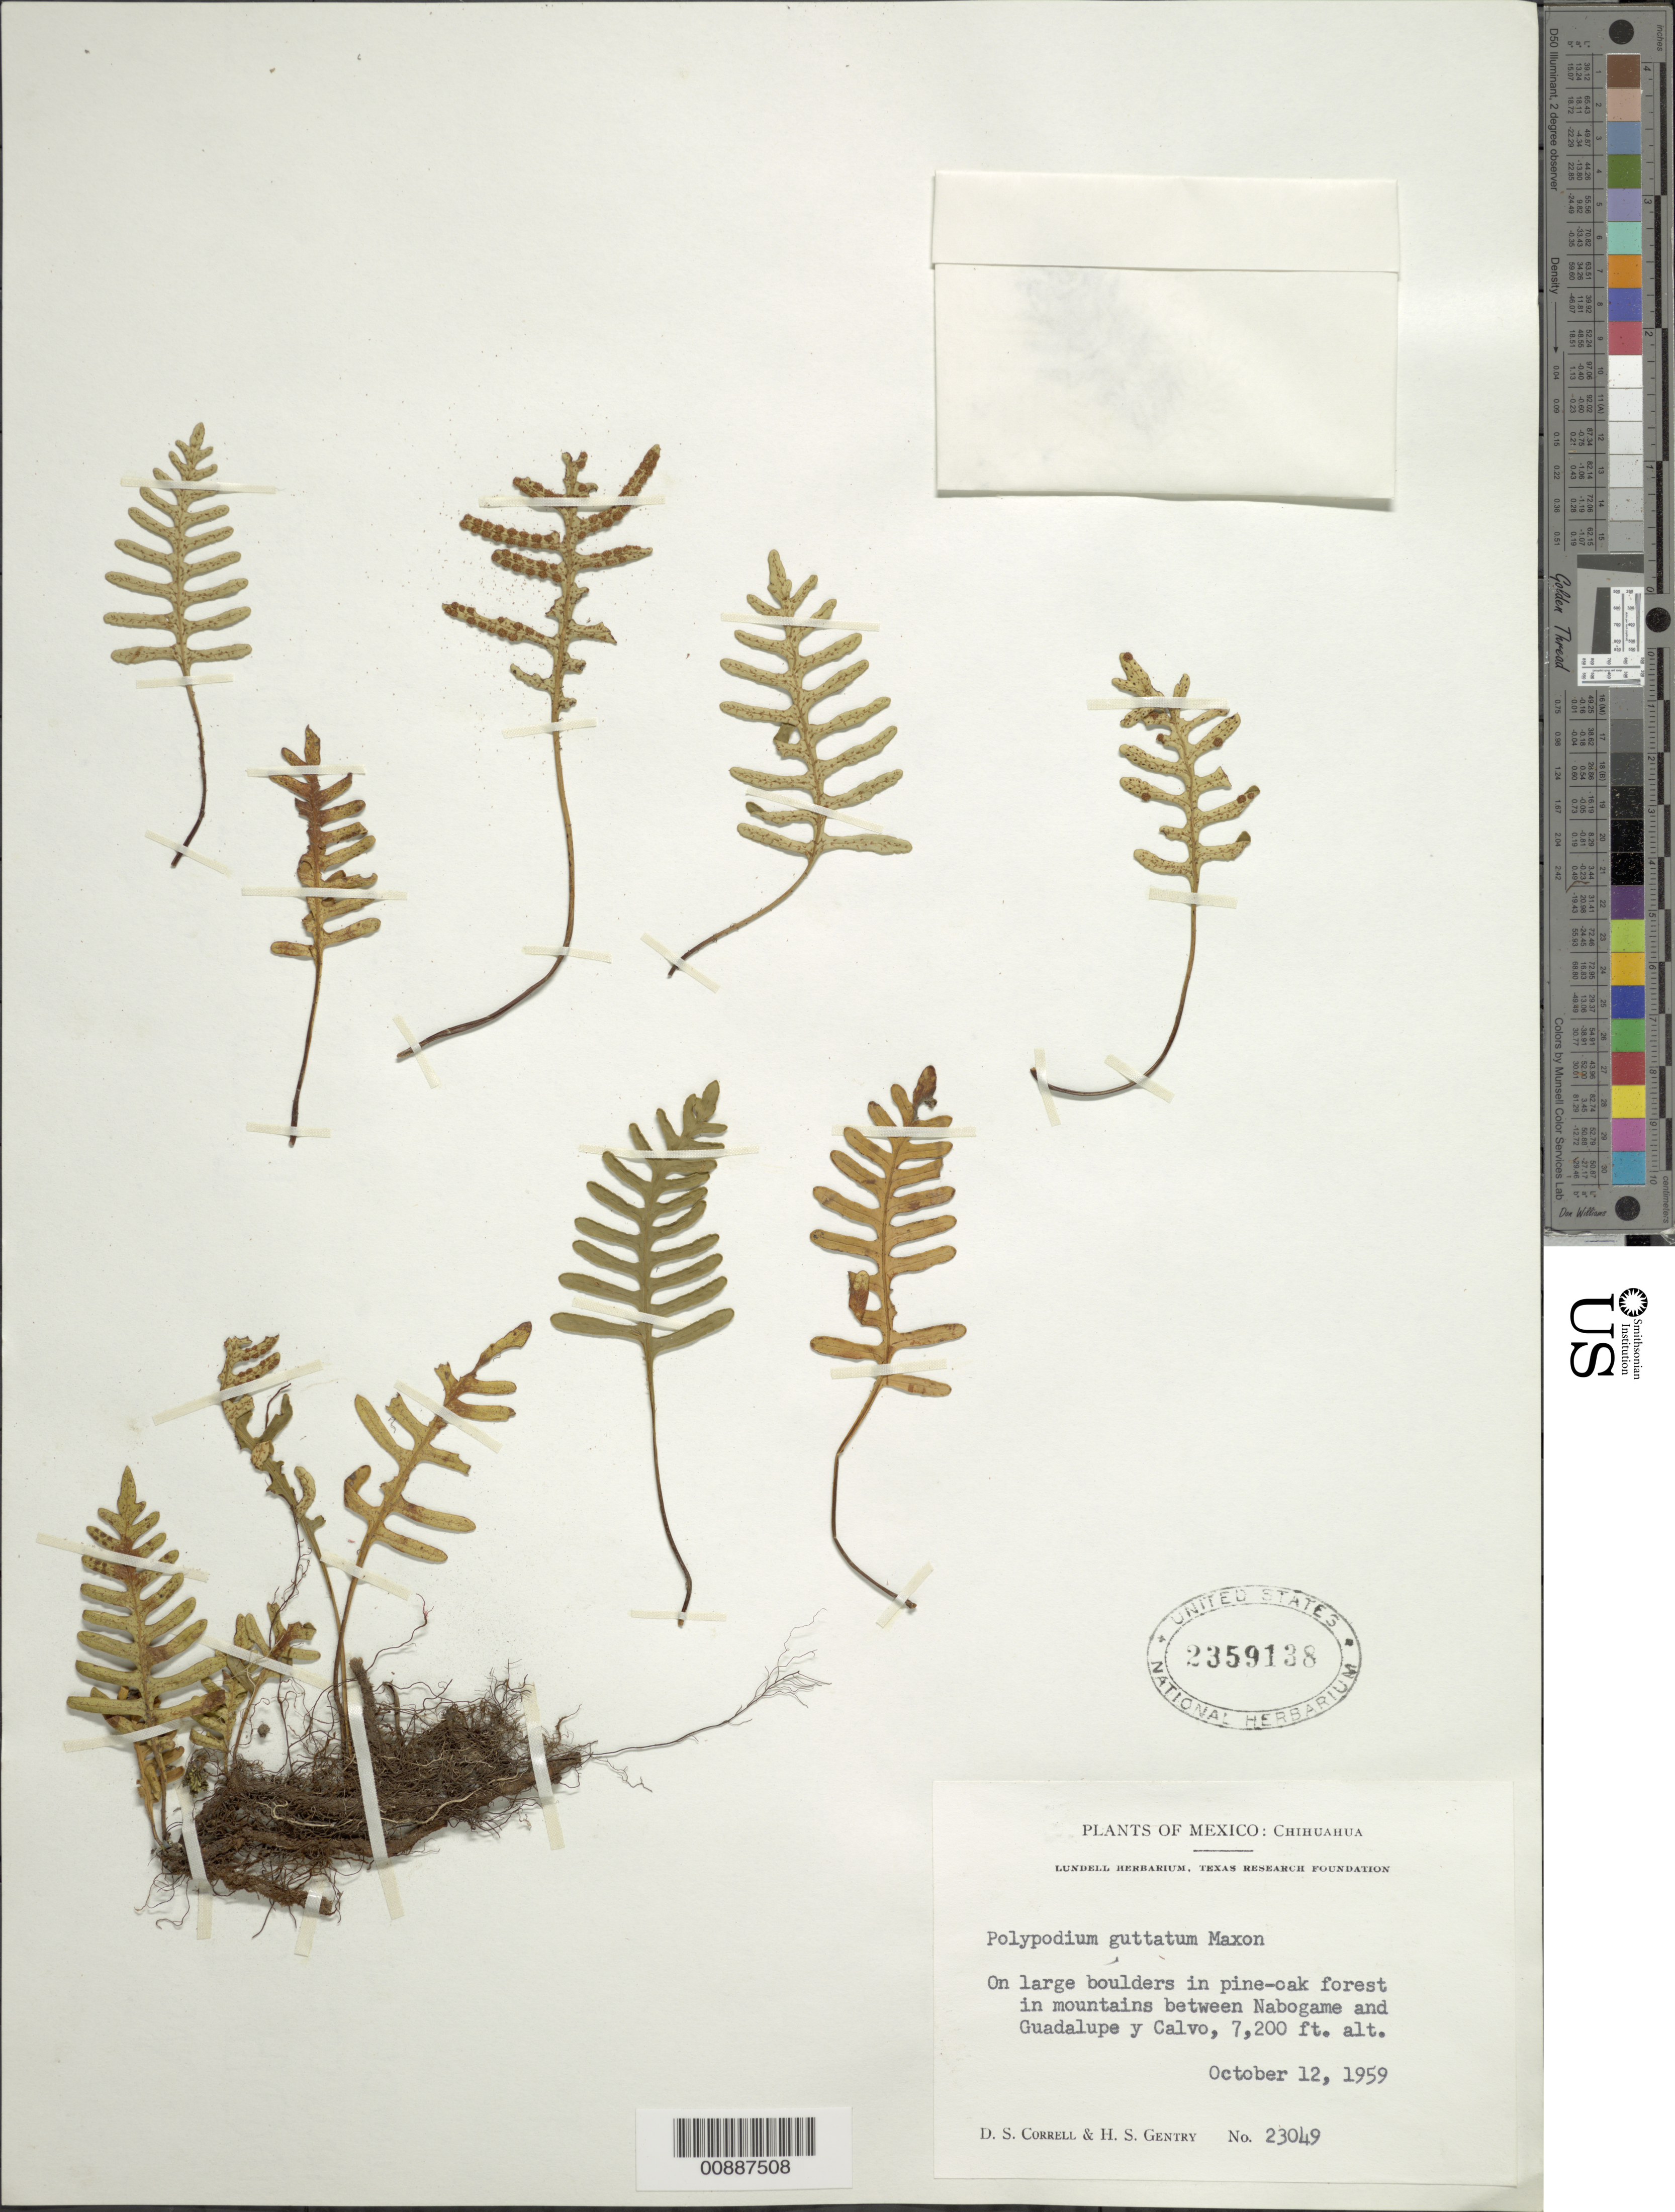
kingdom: Plantae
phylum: Tracheophyta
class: Polypodiopsida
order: Polypodiales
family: Polypodiaceae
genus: Pleopeltis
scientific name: Pleopeltis guttata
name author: (Maxon) E.G. Andrews & Windham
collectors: D. S. Correll & H. S. Gentry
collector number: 23049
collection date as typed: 12 Oct 1959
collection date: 1959-10-12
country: Mexico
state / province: Chihuahua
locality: In Mountains between Nabogame and Guadalupe y Calvo.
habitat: On large boulders in pine-oak forest in mountains.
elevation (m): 2195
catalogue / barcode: US 2359138